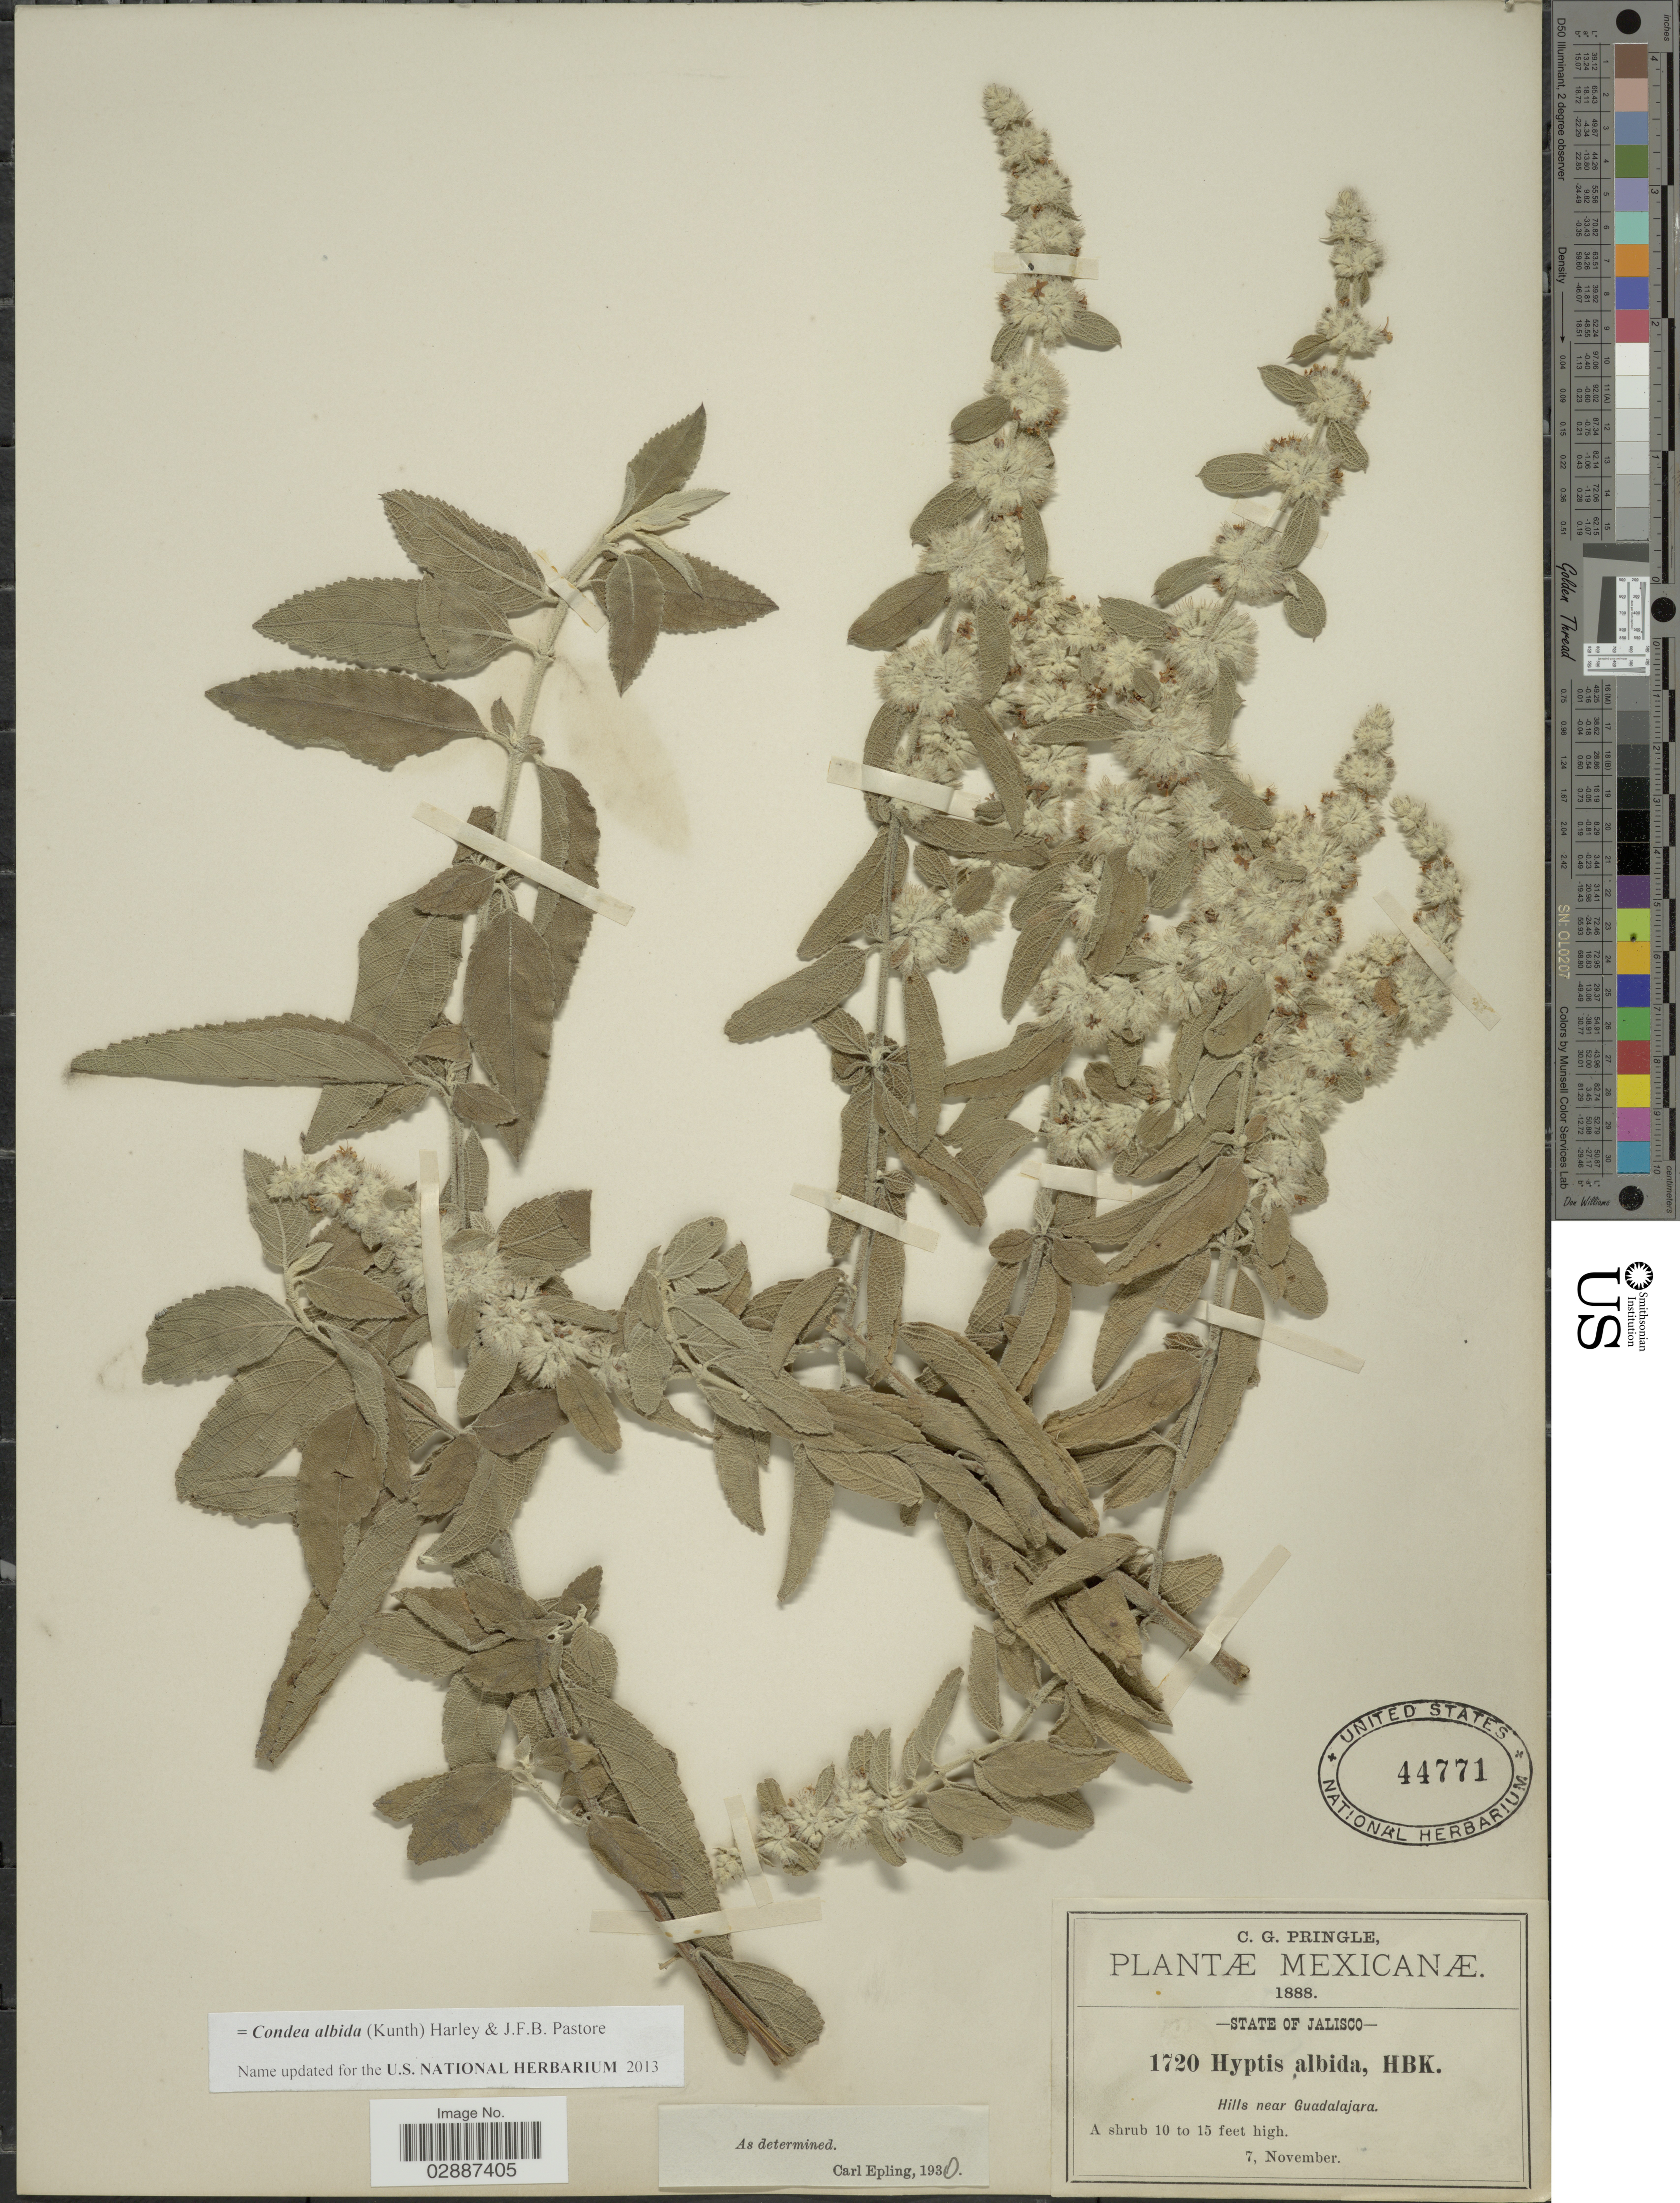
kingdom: Plantae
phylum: Tracheophyta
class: Magnoliopsida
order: Lamiales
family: Lamiaceae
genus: Condea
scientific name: Condea albida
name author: (Kunth) Harley & J.F.B. Pastore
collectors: C. G. Pringle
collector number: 1720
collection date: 1888-11-02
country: Mexico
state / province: Jalisco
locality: Hills near Guadalajara.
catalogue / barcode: US 44771